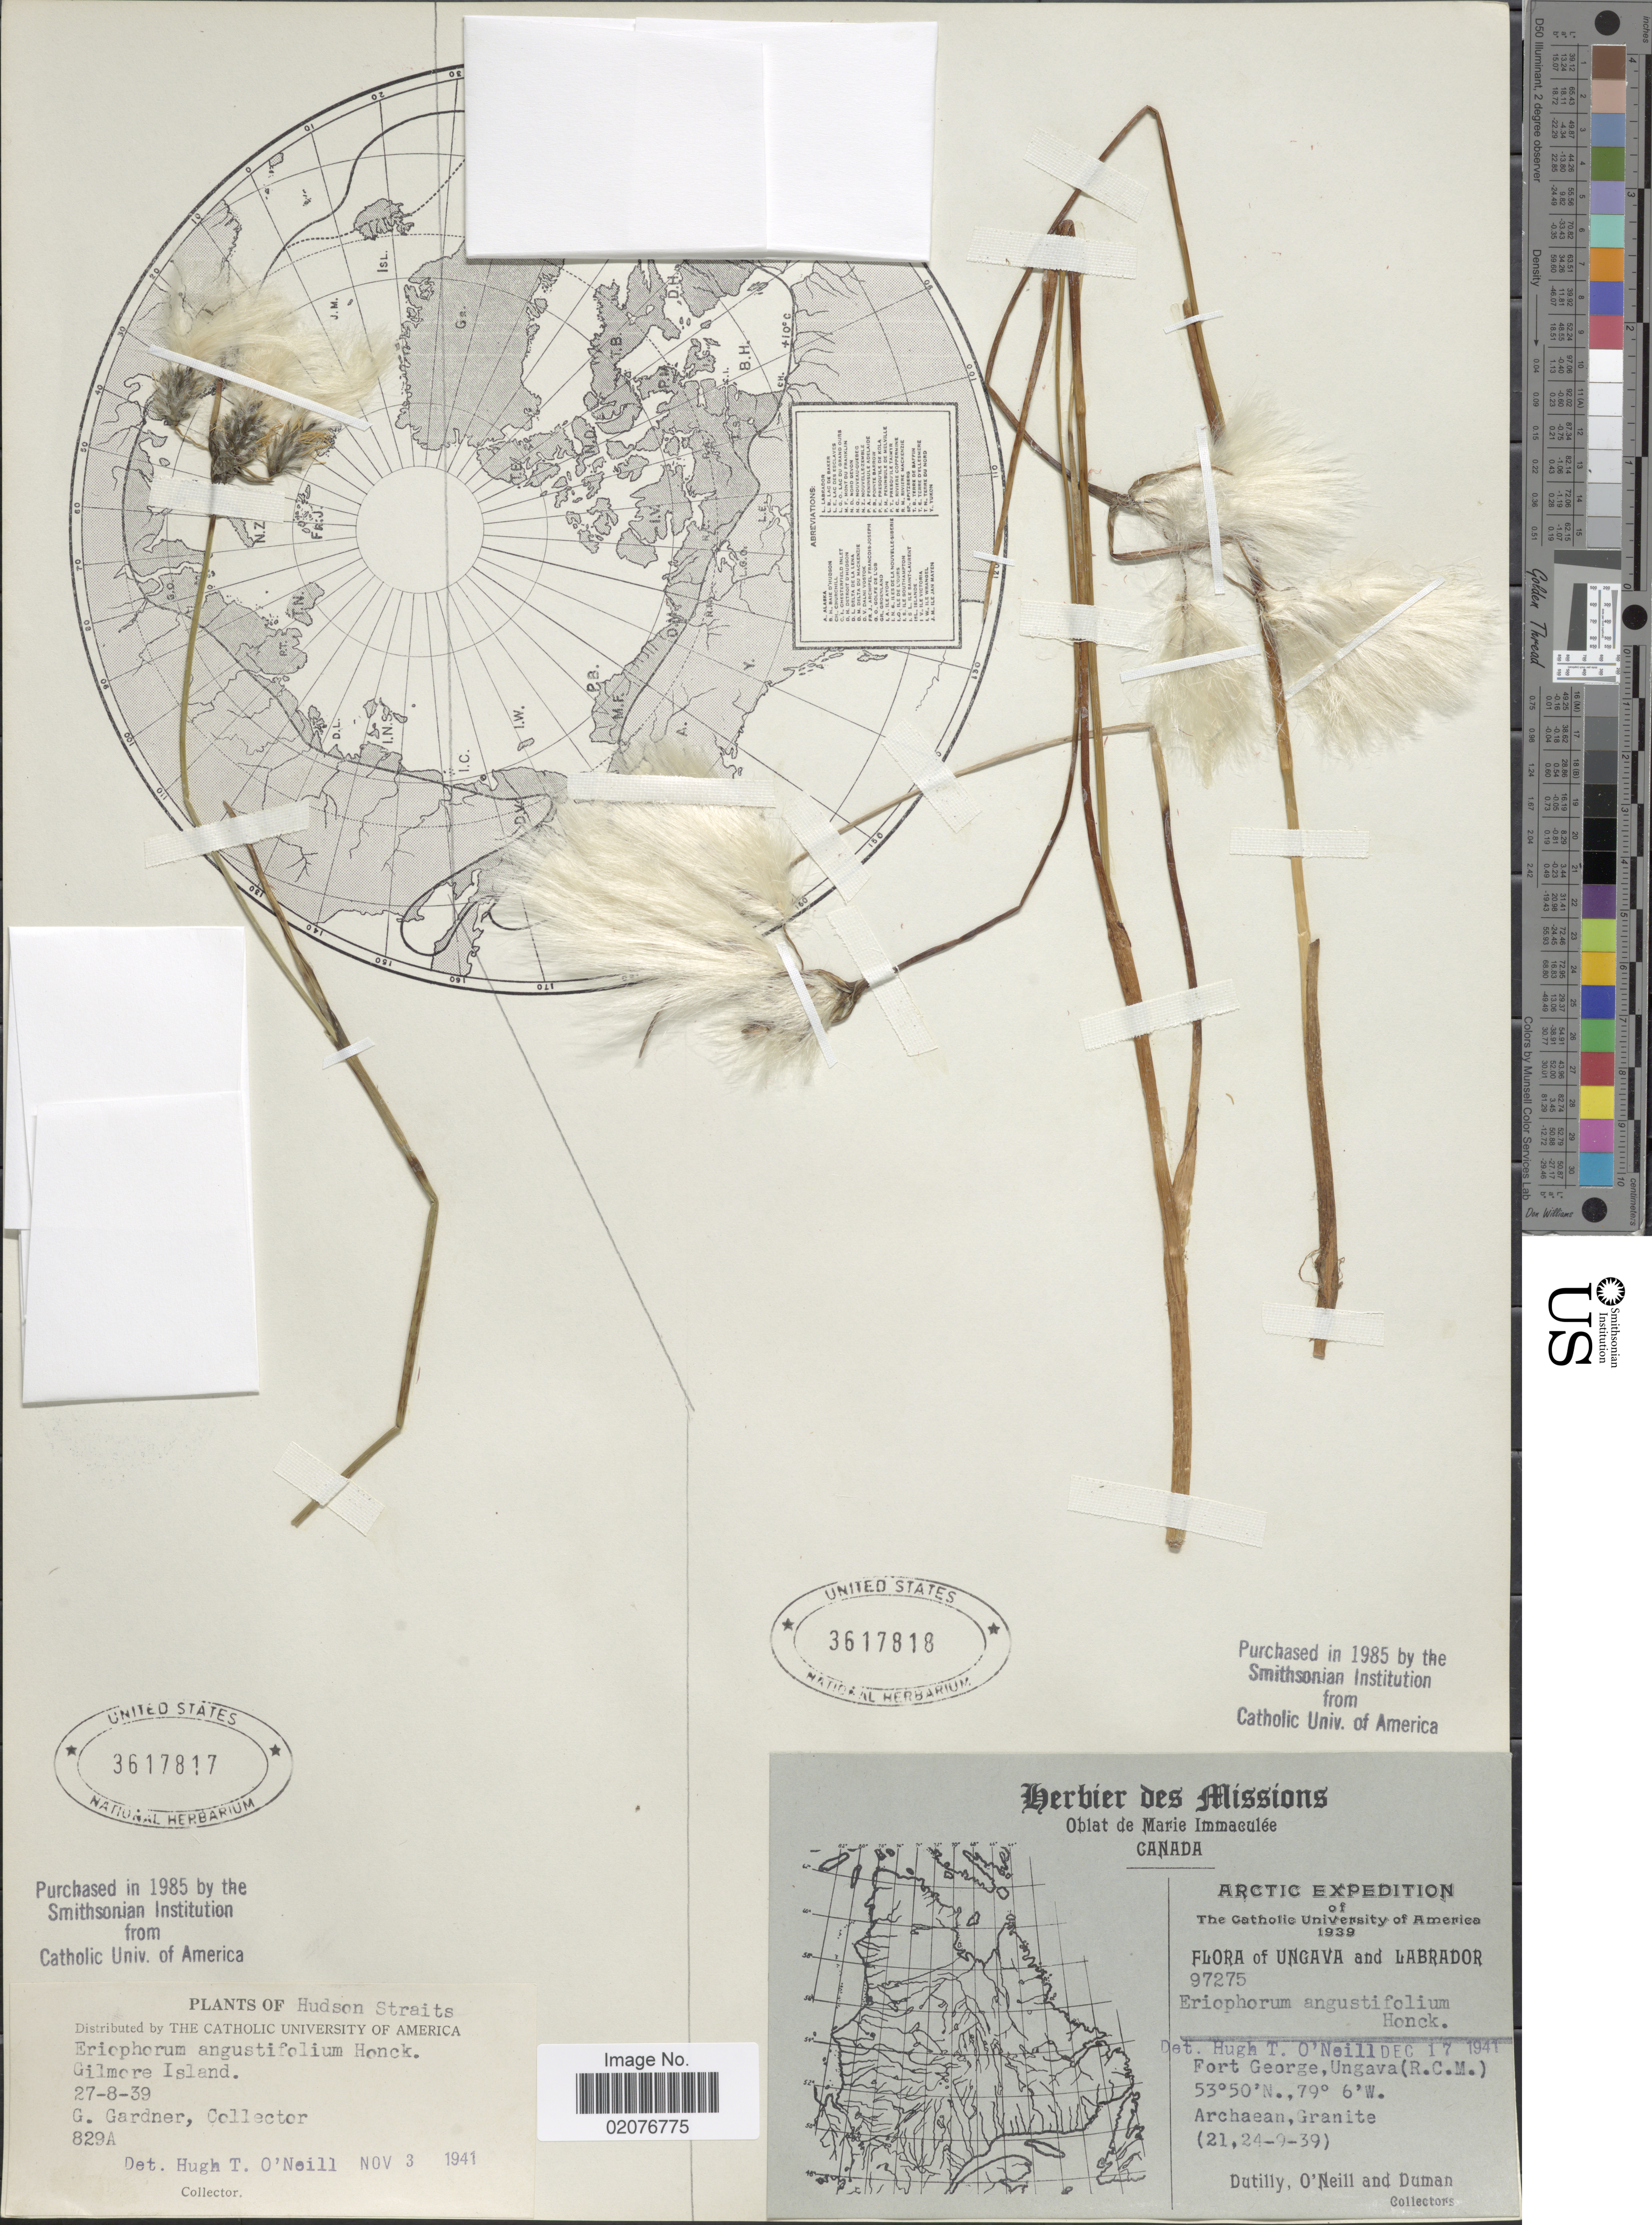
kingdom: Plantae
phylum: Tracheophyta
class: Liliopsida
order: Poales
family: Cyperaceae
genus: Eriophorum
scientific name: Eriophorum angustifolium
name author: Honck.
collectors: -. Dutilly, O' Neill & -. Duman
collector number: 97275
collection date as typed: Transcribed d/m/y: 21/9/39 to 24/9/39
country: Canada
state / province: Newfoundland and Labrador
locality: Arctic, Ungava and Labrador, Fort George, Ungava (R.C.M.)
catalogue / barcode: US 3617818-2